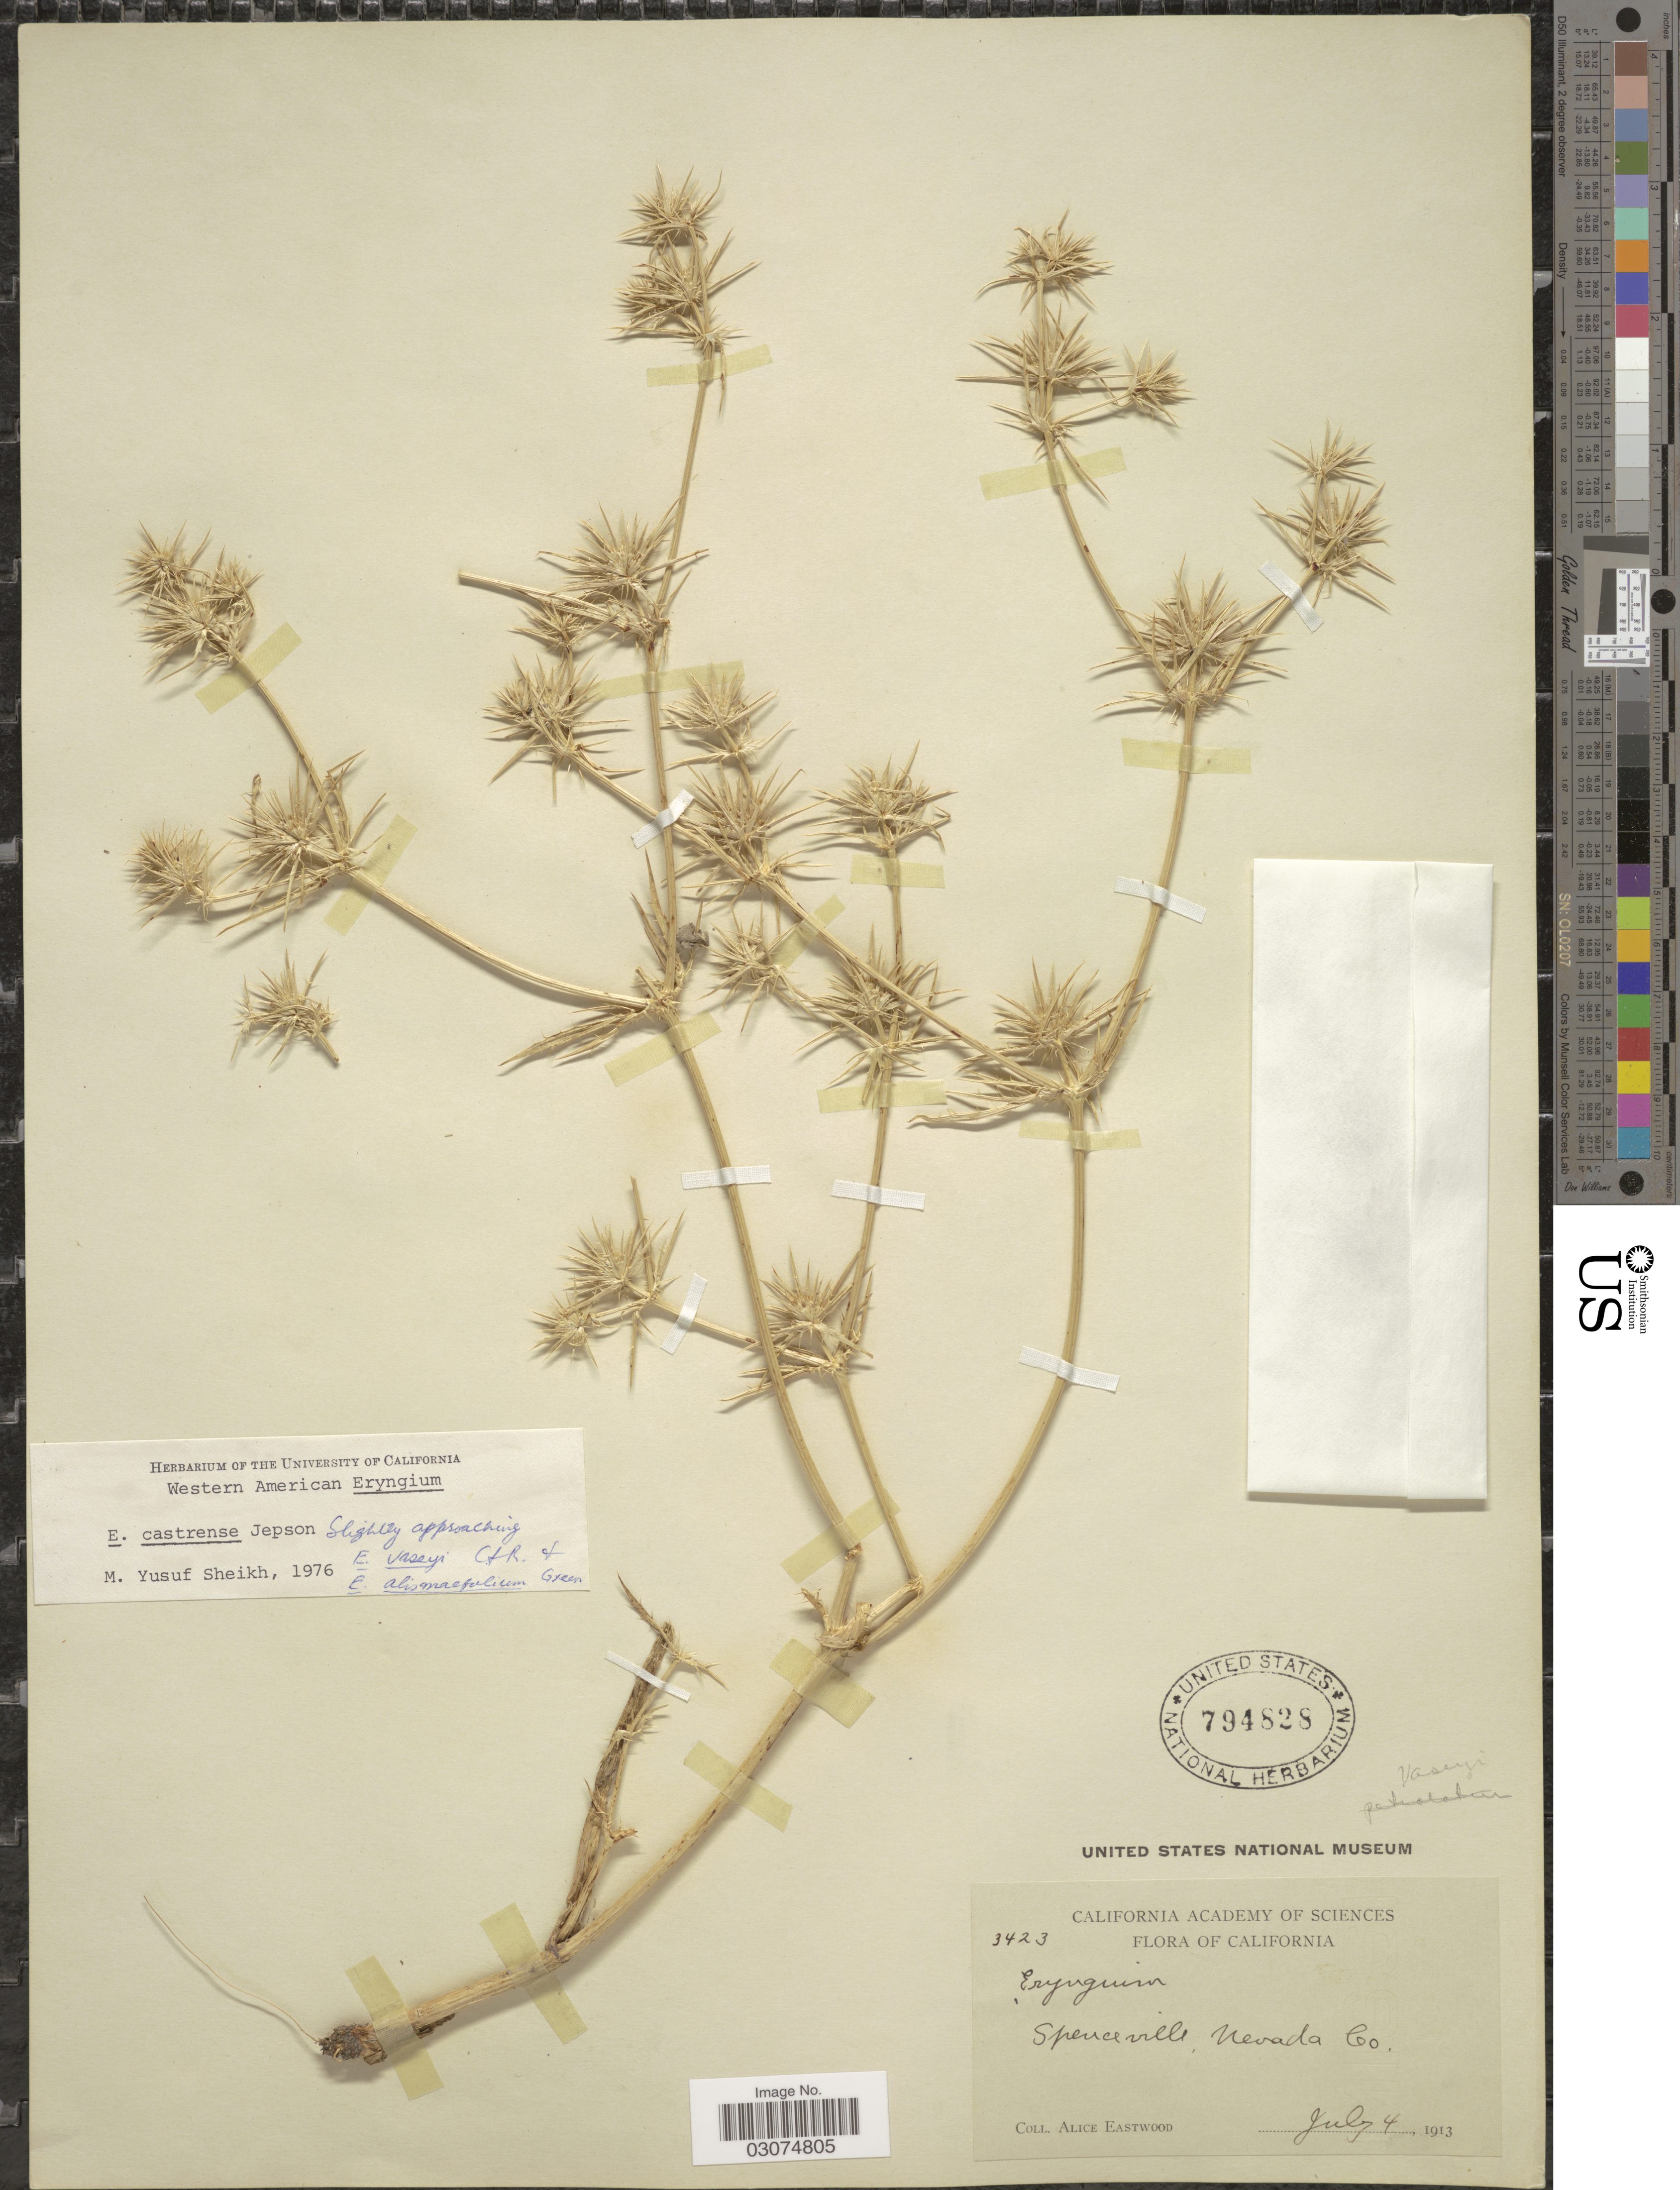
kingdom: Plantae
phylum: Tracheophyta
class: Magnoliopsida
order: Apiales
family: Apiaceae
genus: Eryngium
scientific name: Eryngium castrense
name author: Jeps.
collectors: A. Eastwood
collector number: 2423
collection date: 1913-07-04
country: United States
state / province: California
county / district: Nevada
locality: Spenceville, Nevada Co.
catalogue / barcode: US 794828